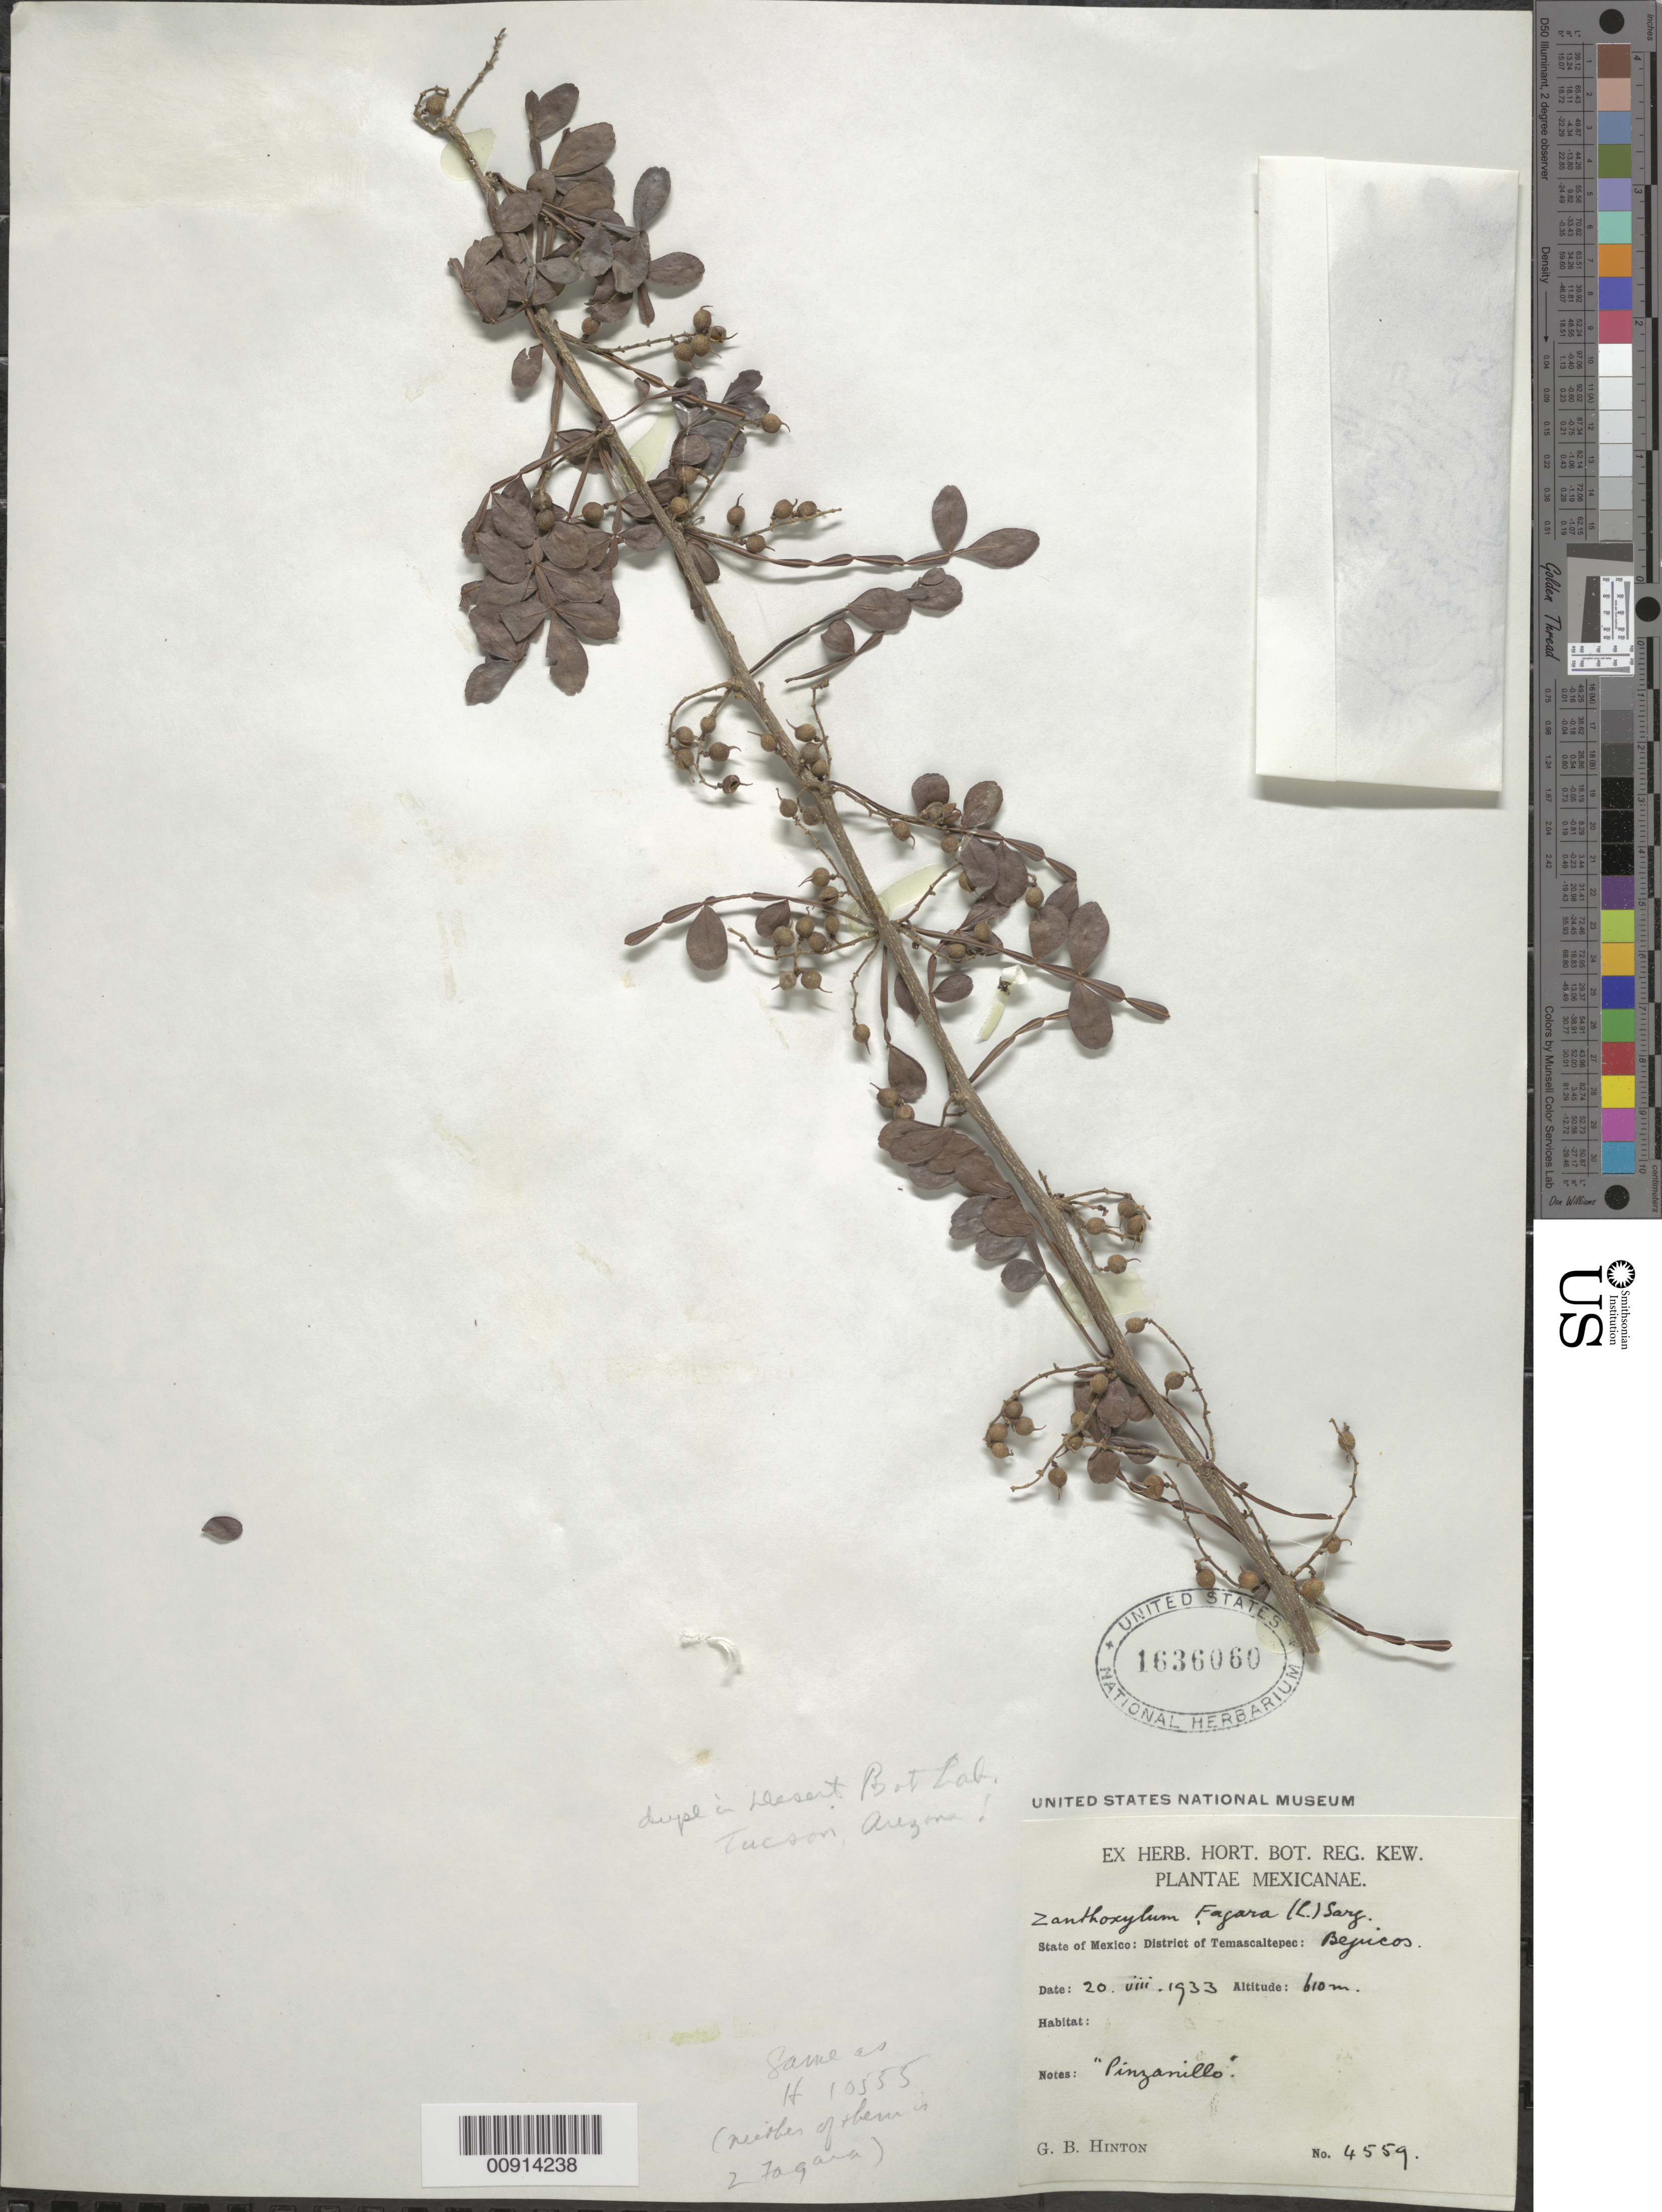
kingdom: Plantae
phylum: Tracheophyta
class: Magnoliopsida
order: Sapindales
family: Rutaceae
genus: Zanthoxylum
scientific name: Zanthoxylum fagara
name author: (L.) Sarg.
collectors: G. B. Hinton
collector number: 4559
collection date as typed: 20 Aug 1933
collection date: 1933-08-20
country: Mexico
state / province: México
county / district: Temascaltepec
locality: State of mexico: District Temascaltepec: Bejucos.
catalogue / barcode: US 1636060